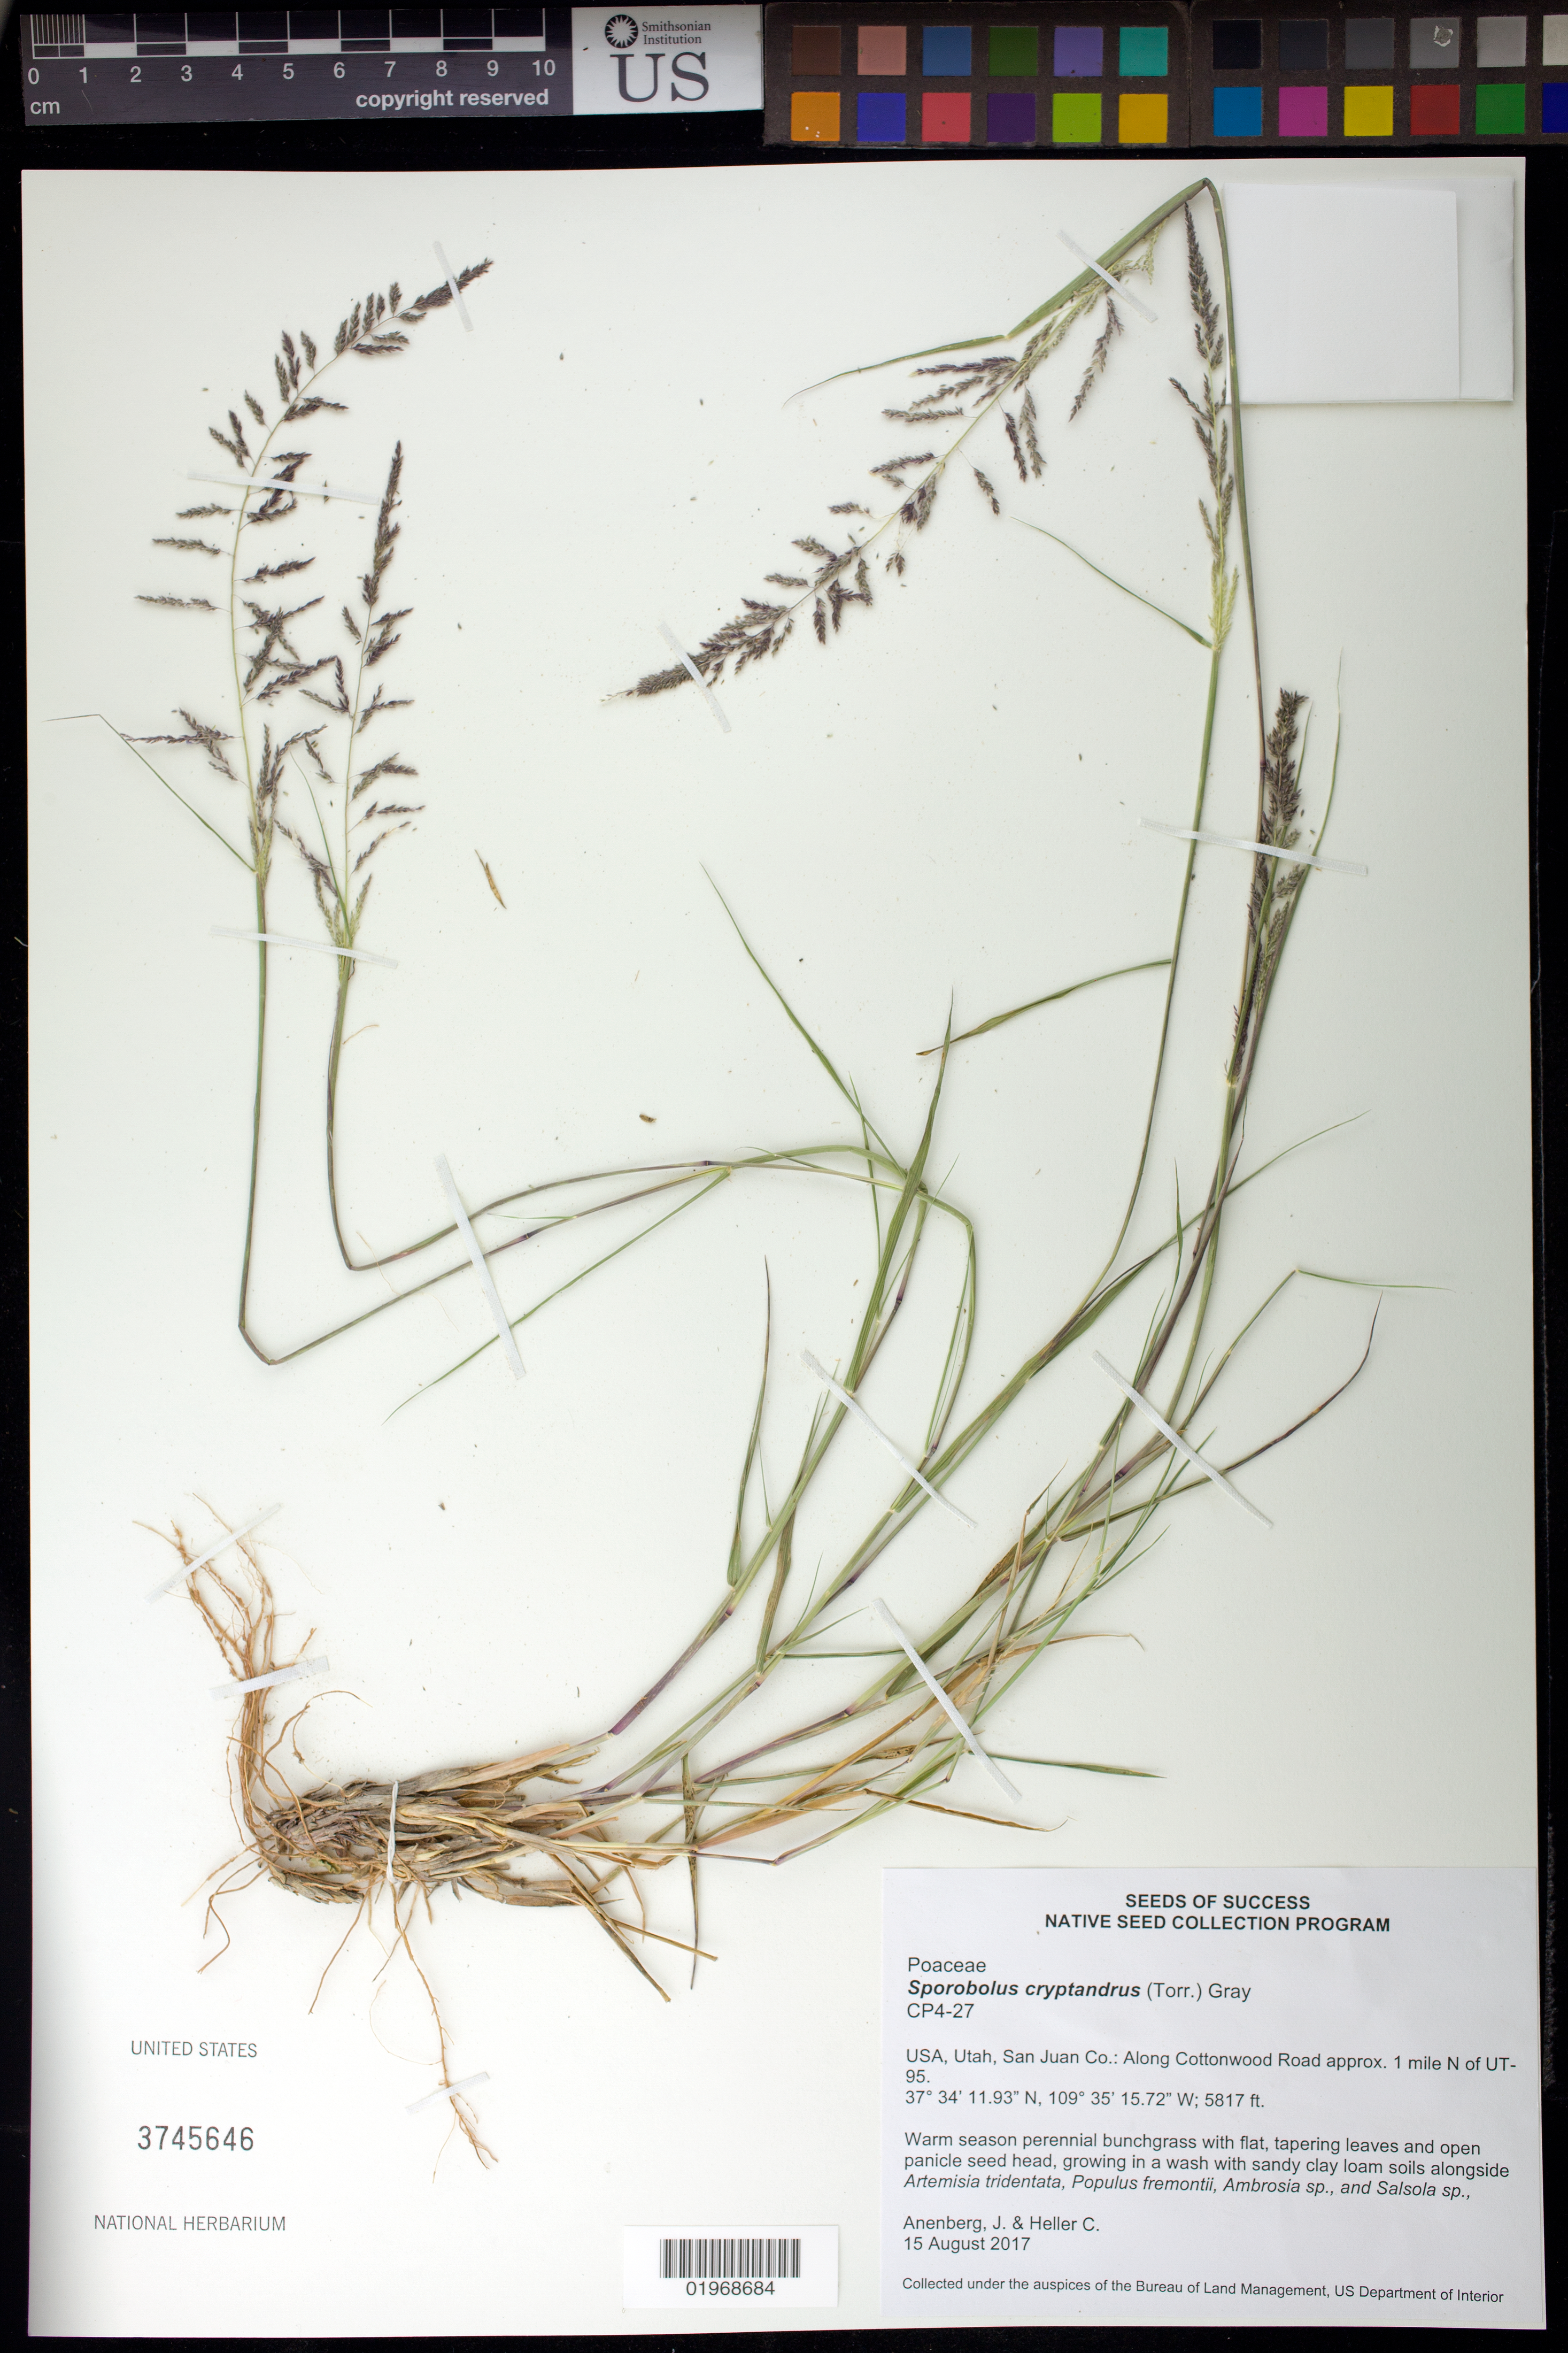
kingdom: Plantae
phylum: Tracheophyta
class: Liliopsida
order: Poales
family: Poaceae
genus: Sporobolus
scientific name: Sporobolus cryptandrus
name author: (Torr.) A. Gray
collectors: J. Anenberg & C. Heller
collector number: CP4-27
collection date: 2017-08-15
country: United States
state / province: Utah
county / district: San Juan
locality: Along Cottonwood Road approx. 1 mile N of UT-95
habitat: Sandy clay loam soils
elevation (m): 1773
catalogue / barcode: US 3745646